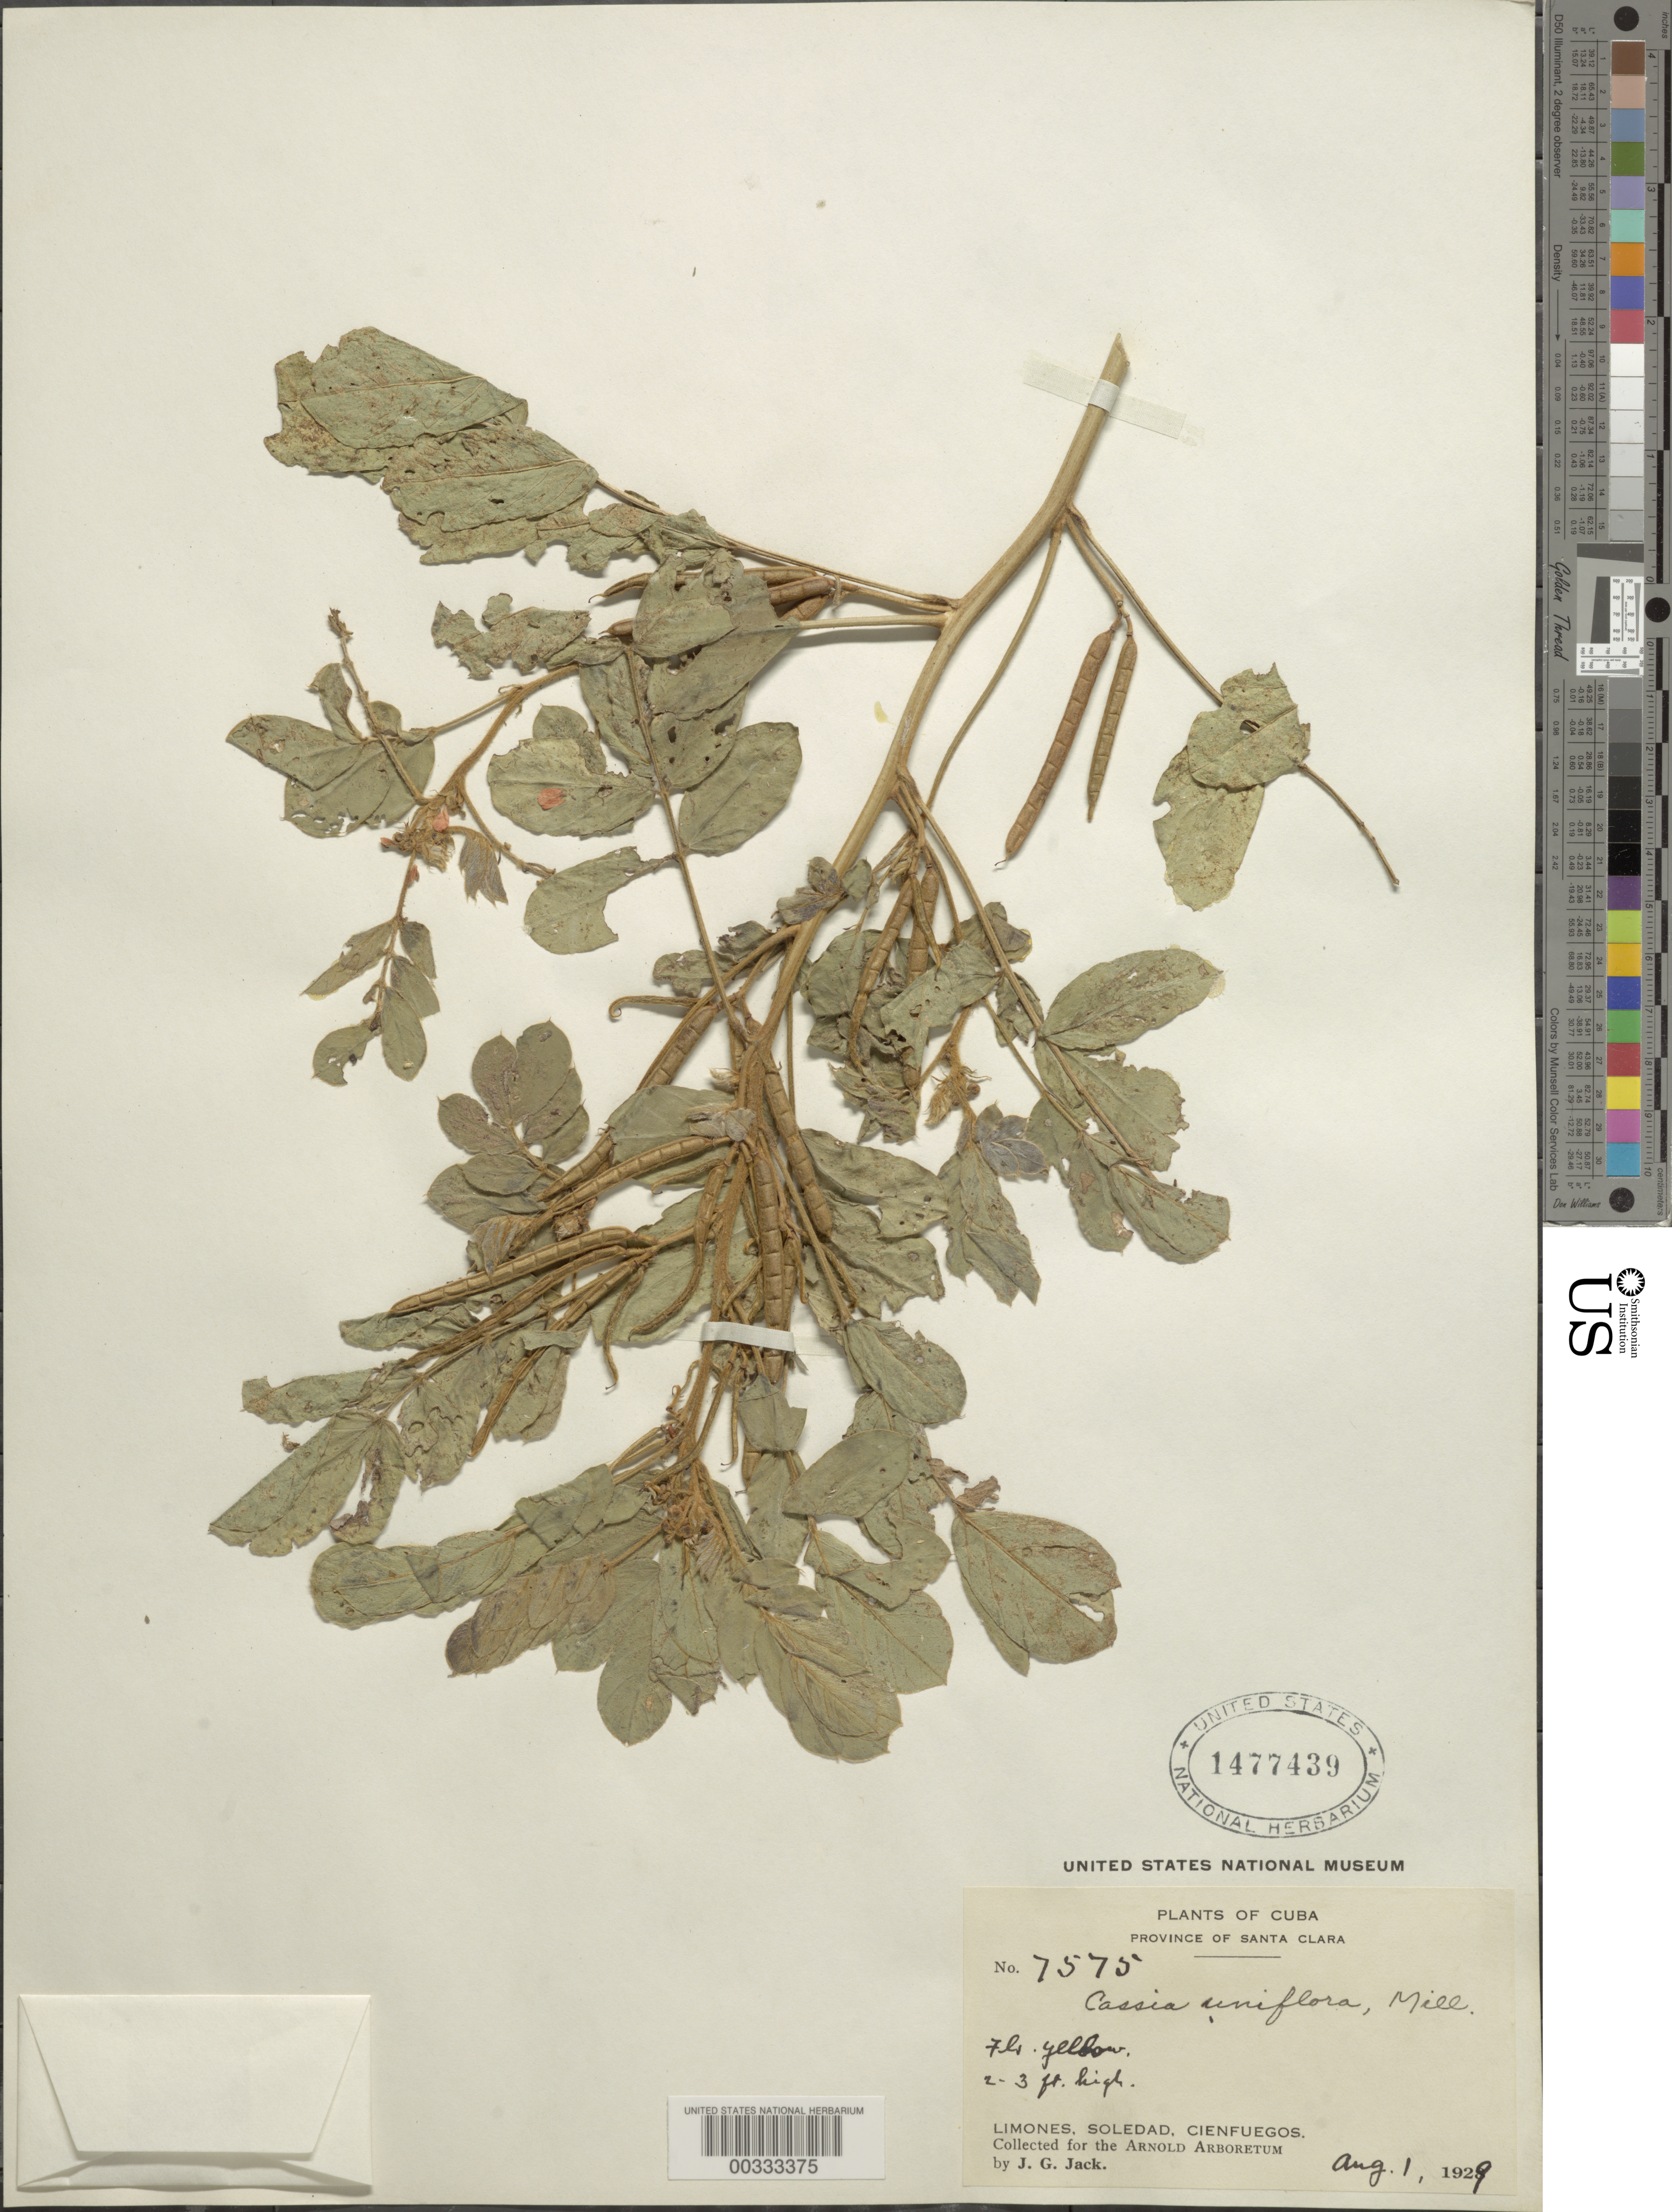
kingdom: Plantae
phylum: Tracheophyta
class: Magnoliopsida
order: Fabales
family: Fabaceae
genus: Senna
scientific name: Senna uniflora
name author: (Mill.) H.S. Irwin & Barneby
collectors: J. G. Jack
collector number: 7575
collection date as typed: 01 Aug 1929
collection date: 1929-08-01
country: Cuba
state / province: Las Villas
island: Greater Antilles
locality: Limones, soledad, cienfuegos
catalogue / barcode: US 1477439